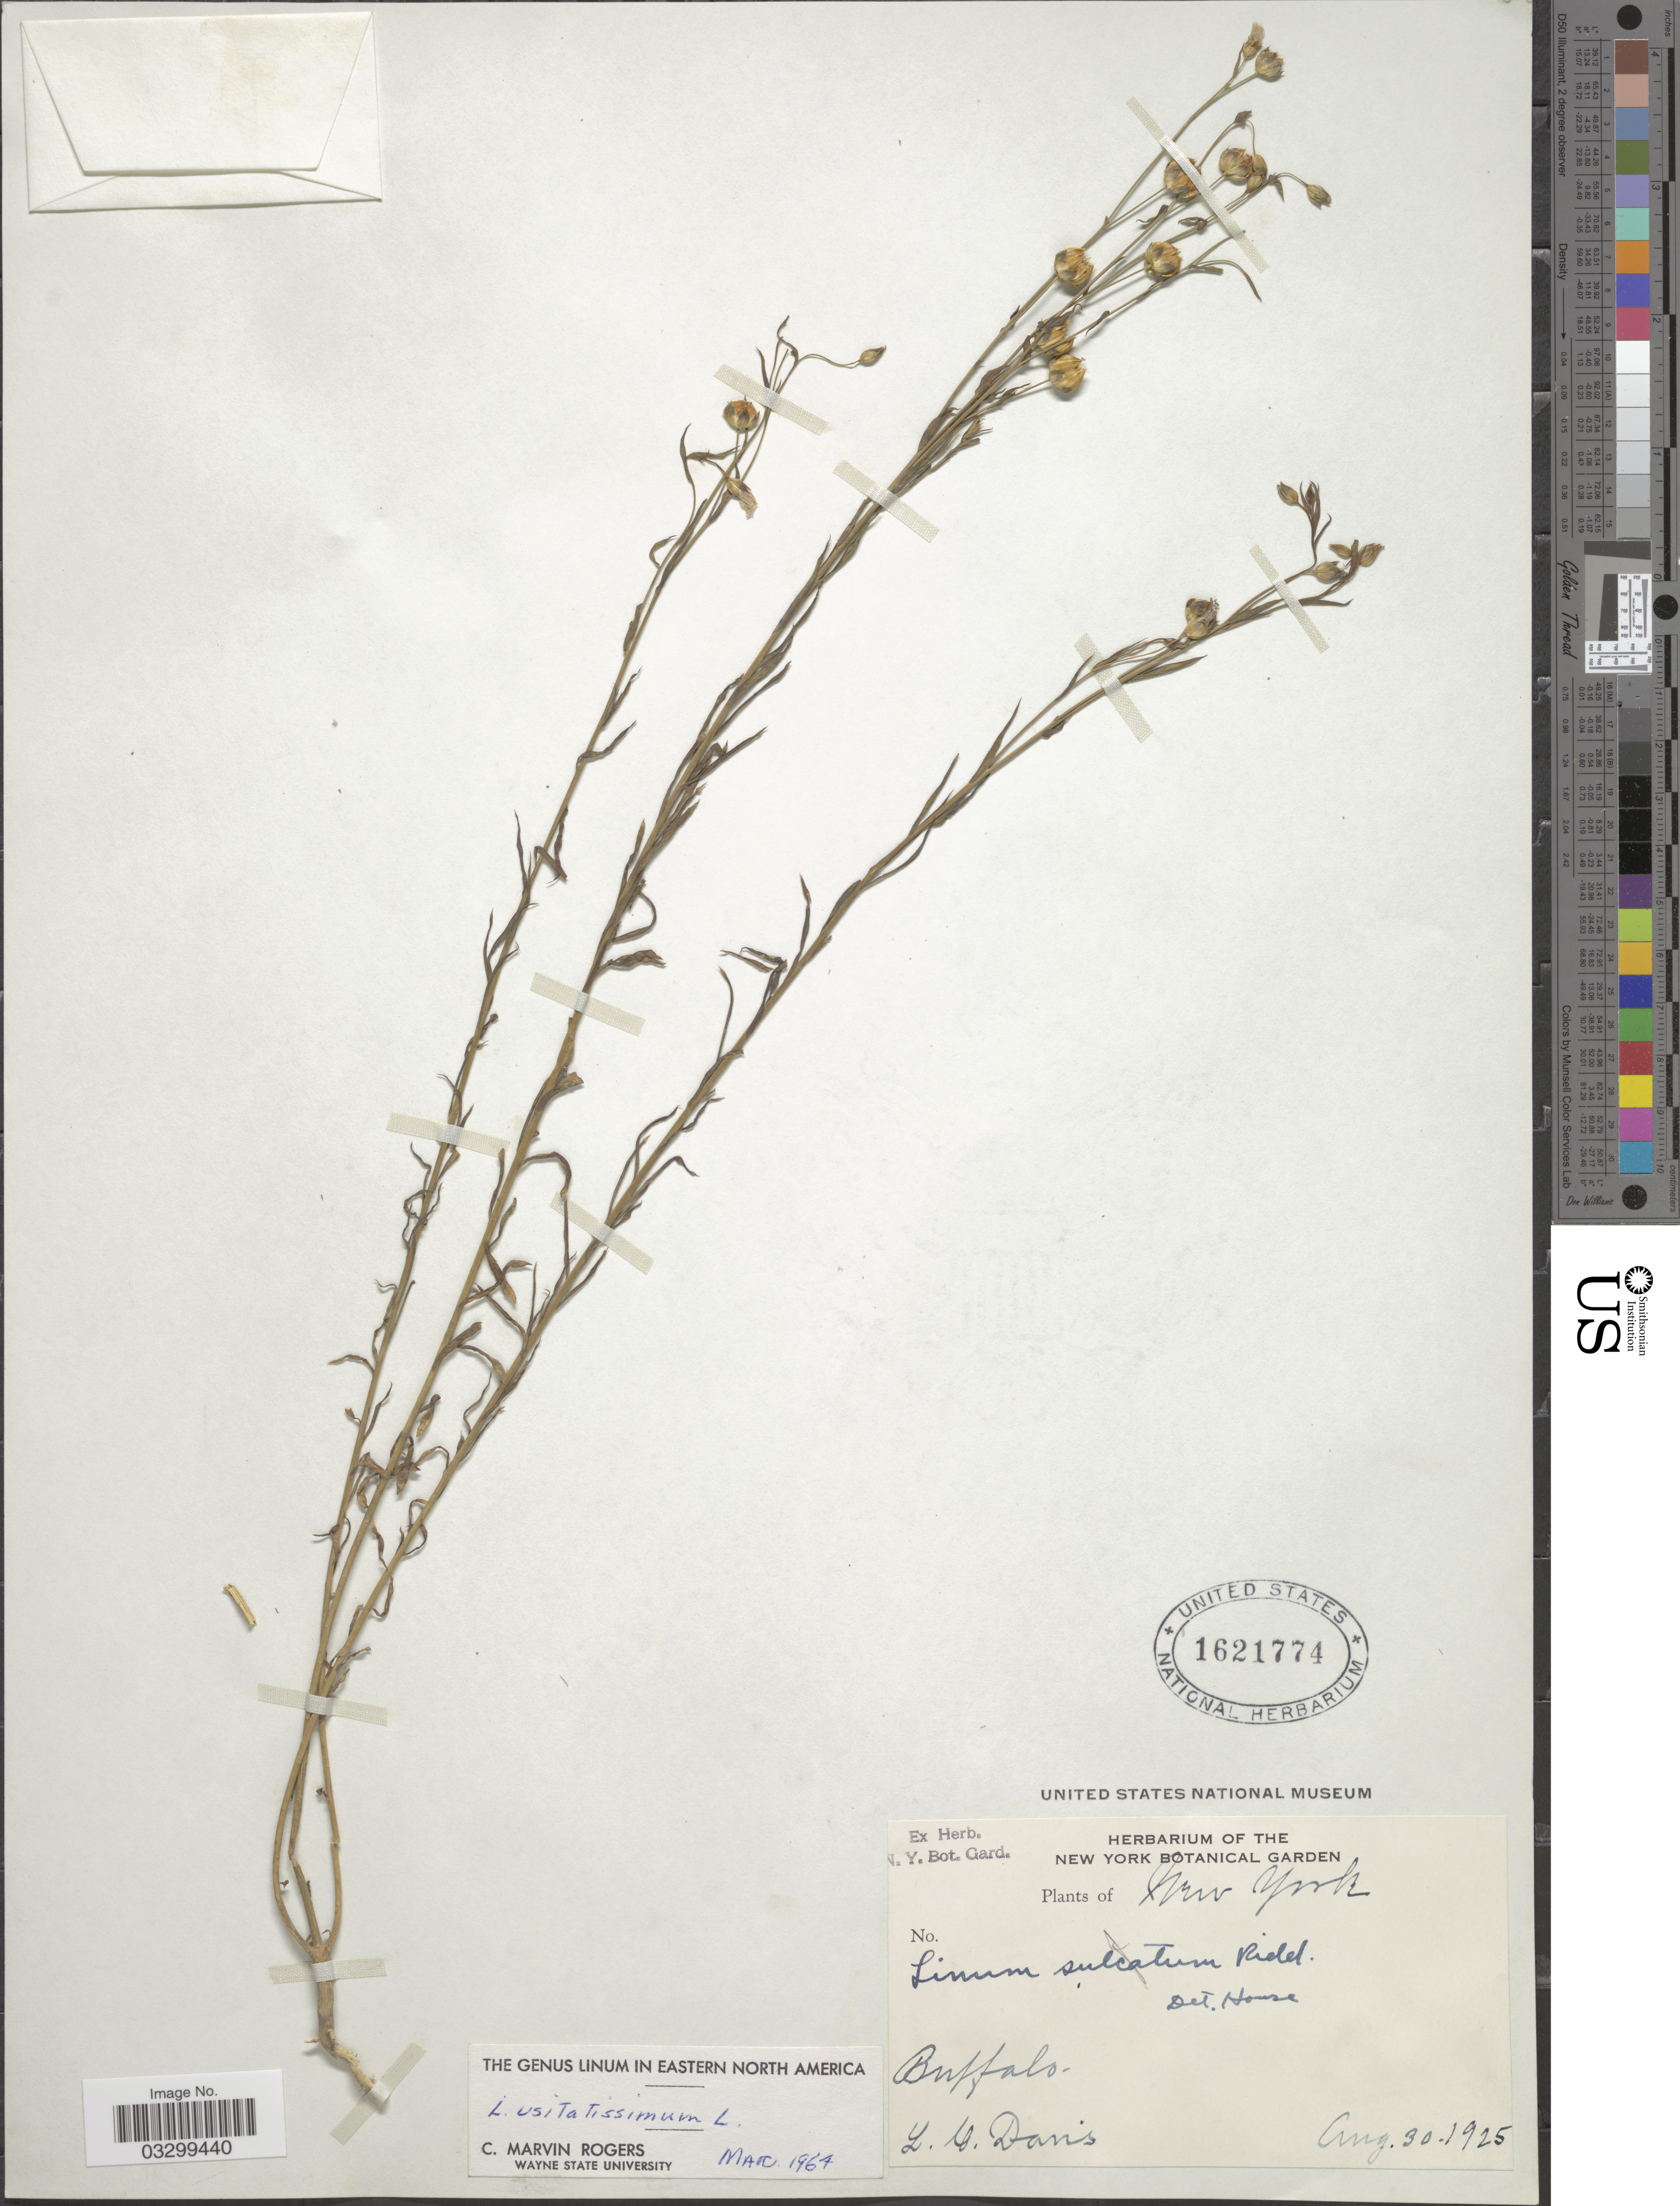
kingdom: Plantae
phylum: Tracheophyta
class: Magnoliopsida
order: Malpighiales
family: Linaceae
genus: Linum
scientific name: Linum usitatissimum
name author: L.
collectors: L. C. Davis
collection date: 1925-08-30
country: United States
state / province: New York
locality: Buffalo.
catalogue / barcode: US 1621774